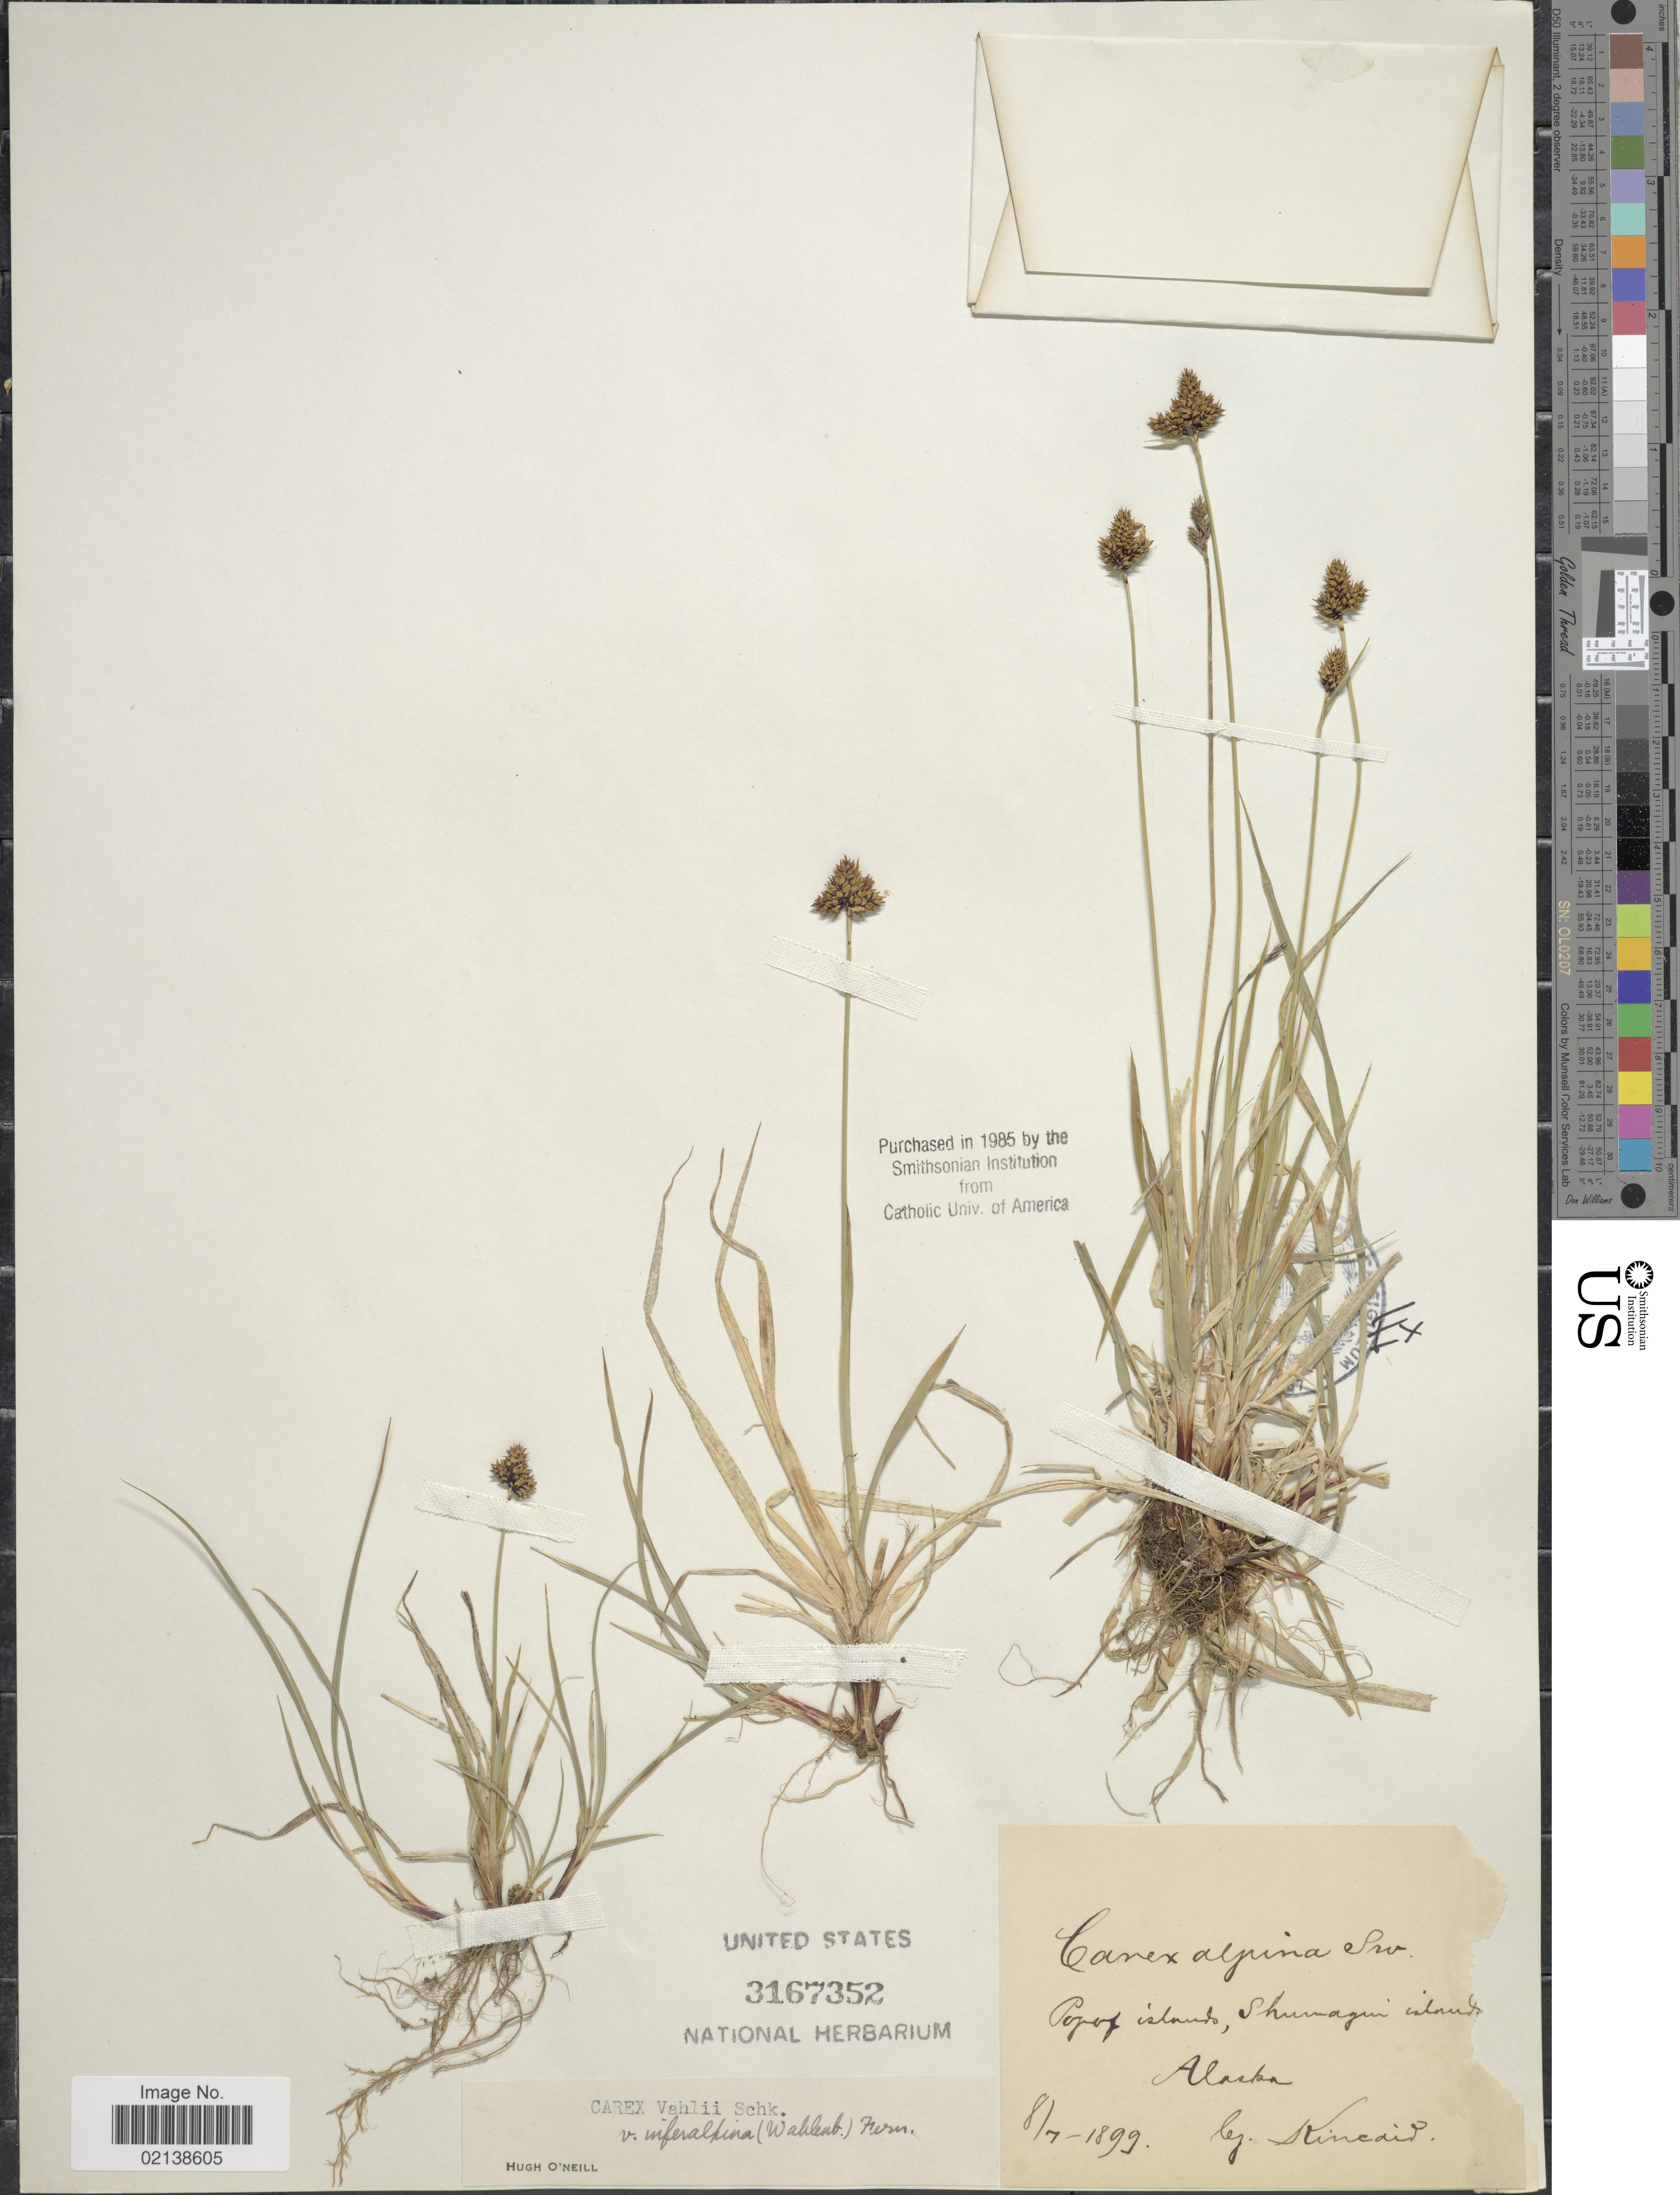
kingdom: Plantae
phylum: Tracheophyta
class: Liliopsida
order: Poales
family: Cyperaceae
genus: Carex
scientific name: Carex media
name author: R. Br.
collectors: Kincaid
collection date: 1899-08-07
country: United States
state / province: Alaska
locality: Popof islands, Shumagin islands, Alaska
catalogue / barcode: US 3167352